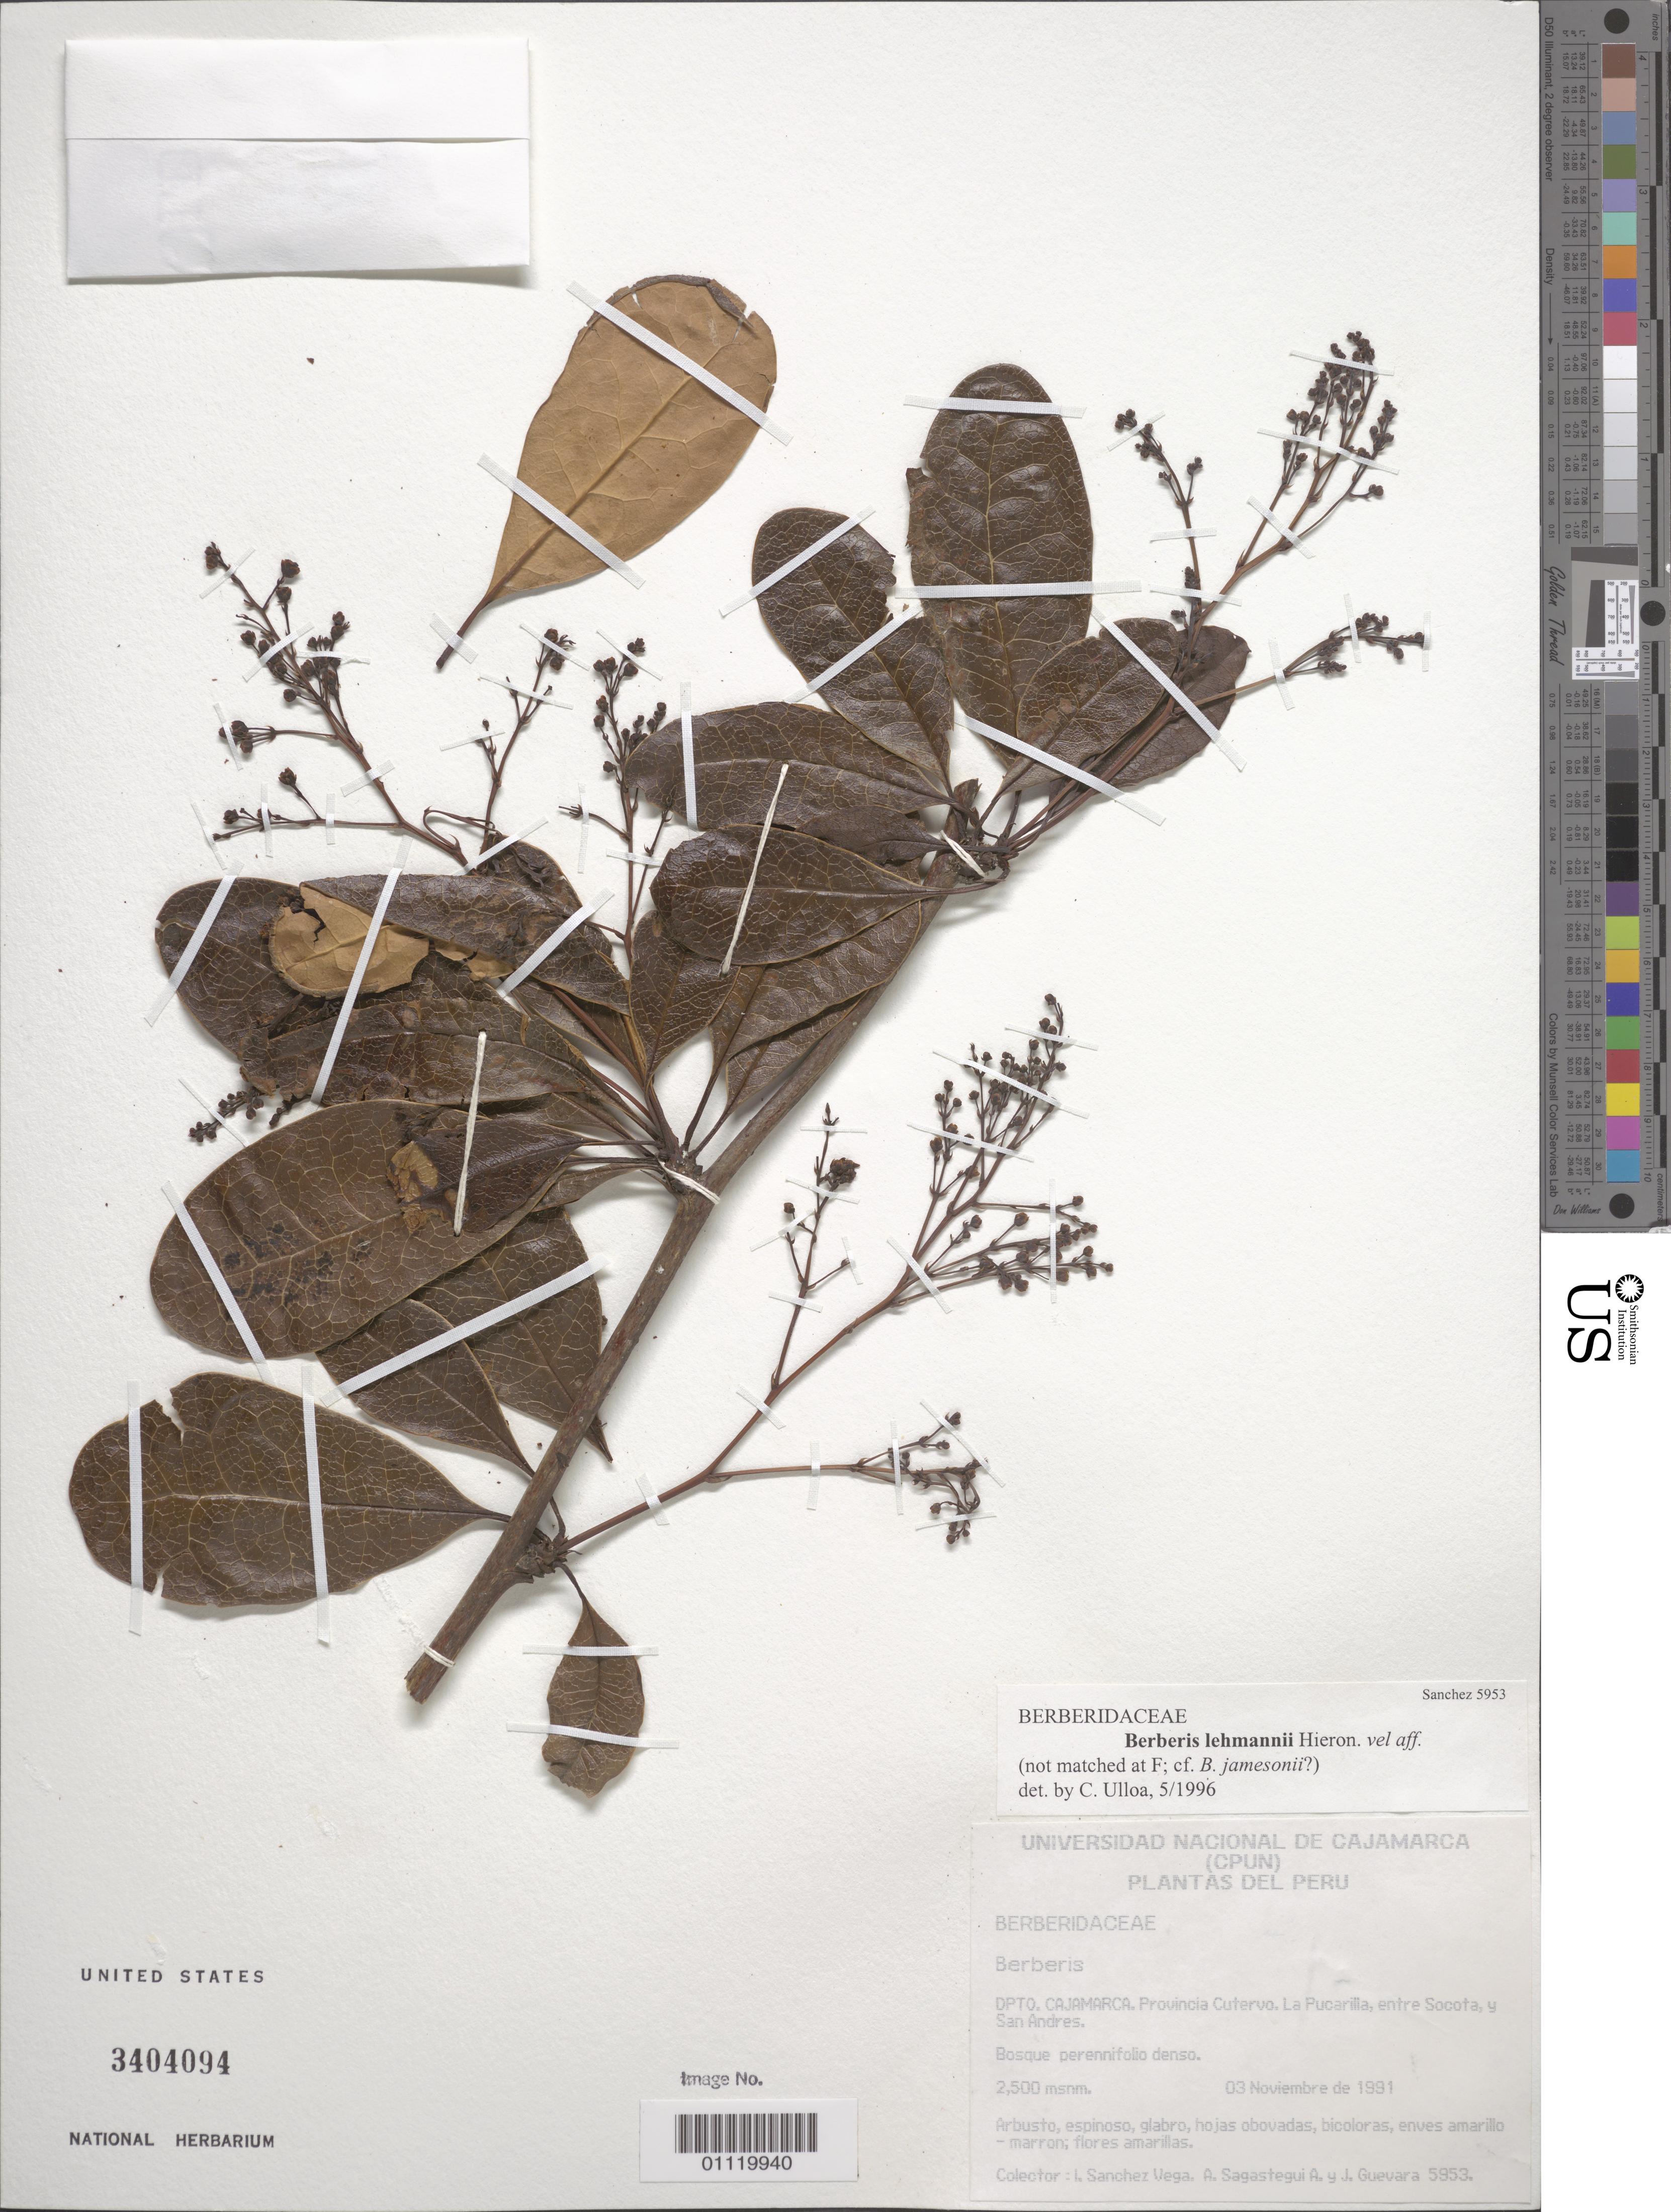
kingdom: Plantae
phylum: Tracheophyta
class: Magnoliopsida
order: Ranunculales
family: Berberidaceae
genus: Berberis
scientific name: Berberis lehmannii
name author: Hieron.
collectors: I. S. Vega, A. Sagástegui A. & B. Guevara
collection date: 1991-11-03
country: Peru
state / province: Cajamarca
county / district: Cutervo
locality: La Pucarilla, between Socota and San Andres. Dense evergreen forest.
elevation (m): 2500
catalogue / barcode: US 3404094